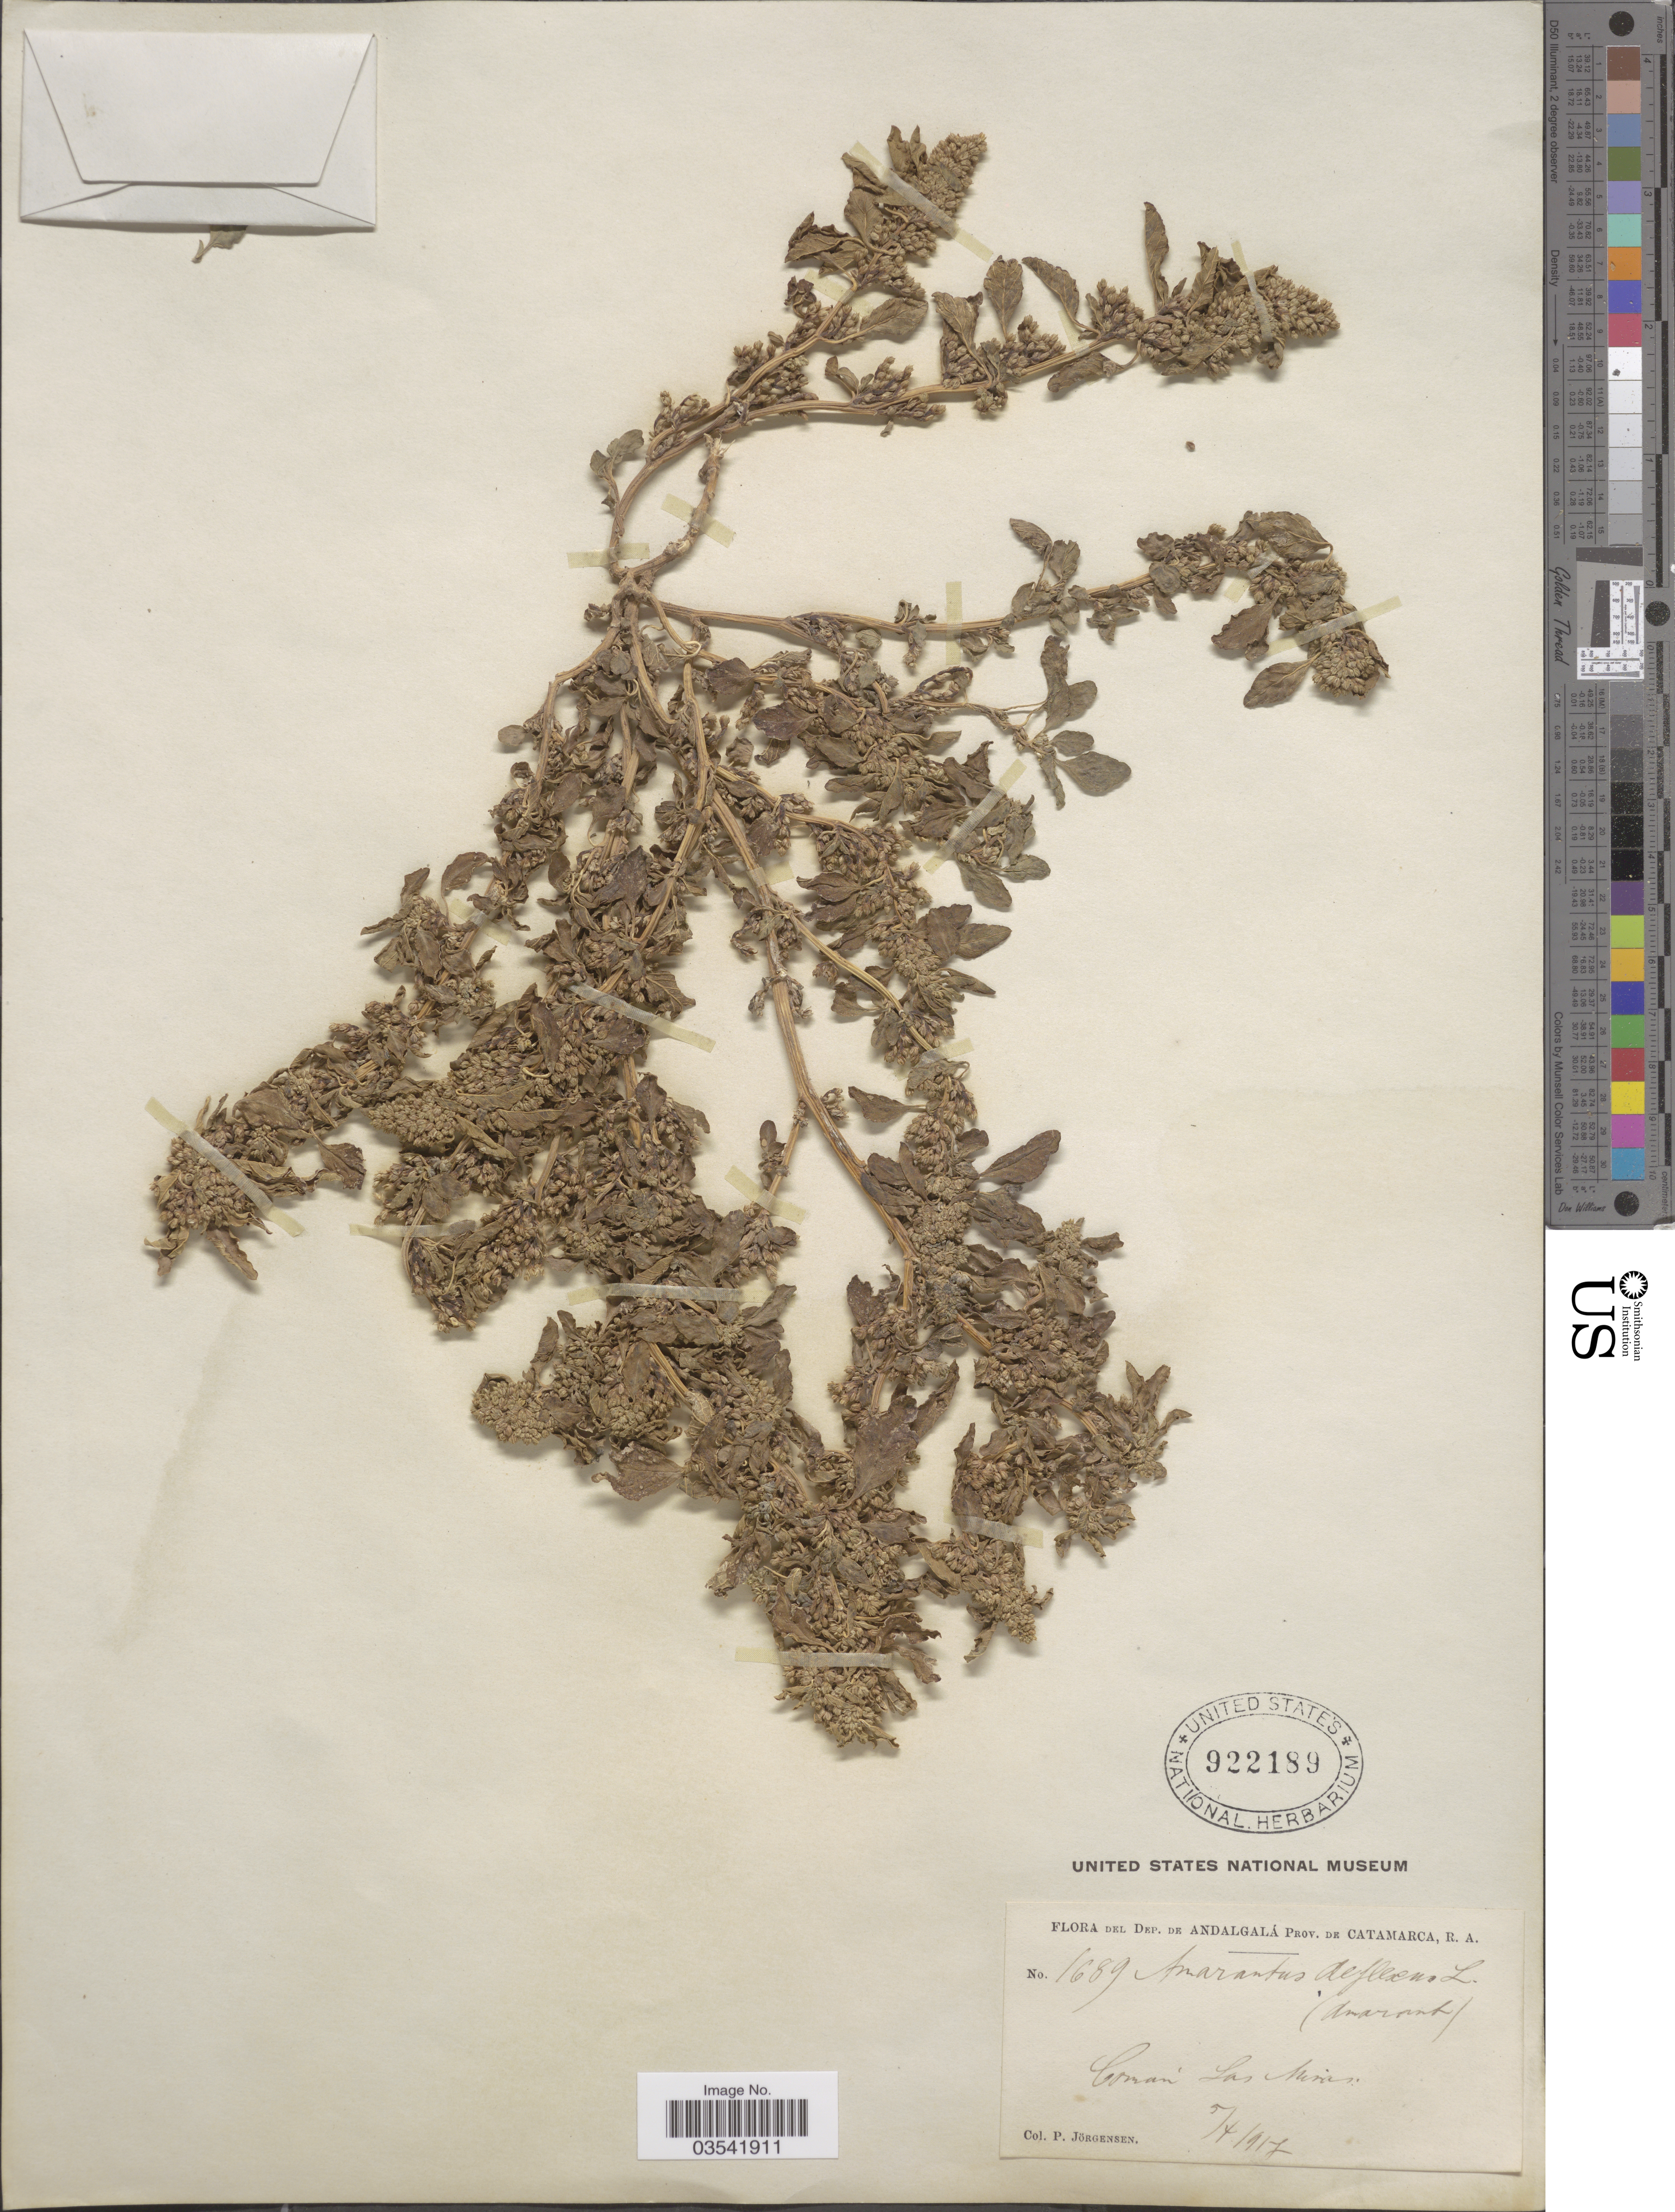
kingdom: Plantae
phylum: Tracheophyta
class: Magnoliopsida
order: Caryophyllales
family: Amaranthaceae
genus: Amaranthus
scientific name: Amaranthus deflexus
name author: L.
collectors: P. Jörgensen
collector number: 1689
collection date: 1917-04-05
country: Argentina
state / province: Catamarca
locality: Dep. de Andalgalá. Las Miras.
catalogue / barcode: US 922189